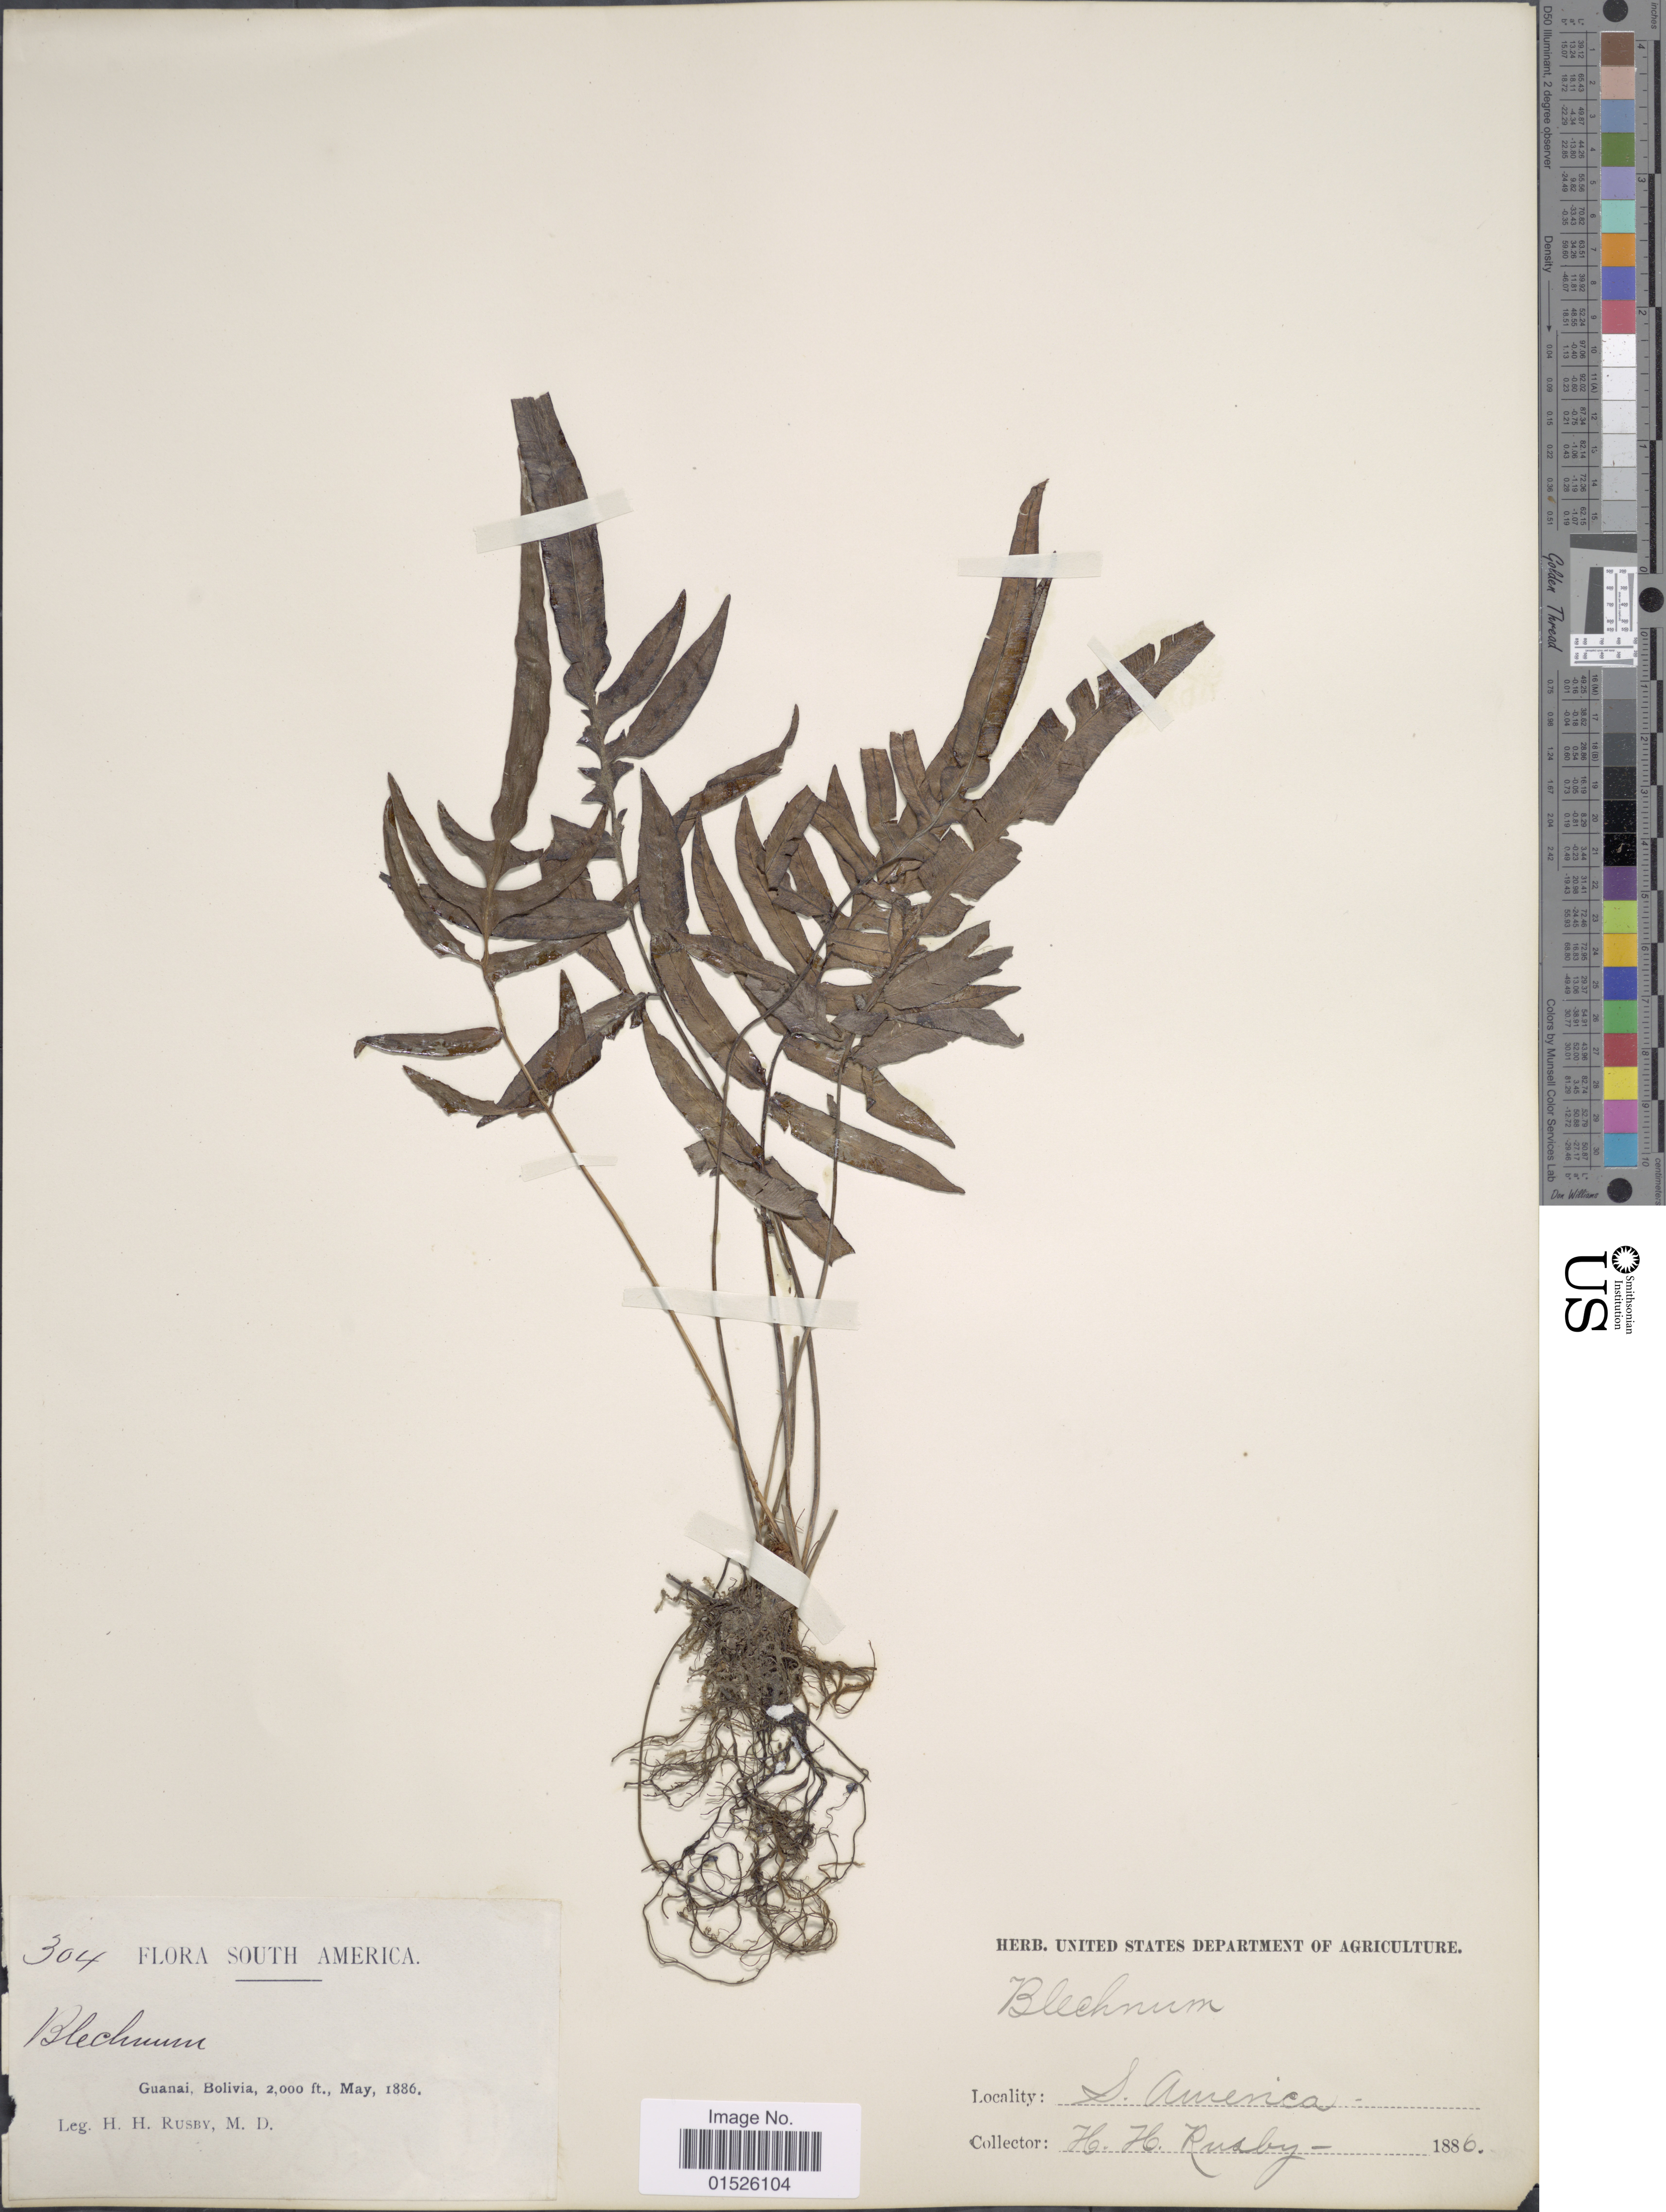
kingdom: Plantae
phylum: Tracheophyta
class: Polypodiopsida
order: Polypodiales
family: Blechnaceae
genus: Blechnum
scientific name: Blechnum gracile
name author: Kaulf.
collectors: H. H. Rusby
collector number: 304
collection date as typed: May, 1886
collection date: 1886-05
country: Bolivia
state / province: La Páz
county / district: Larecaja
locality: Guanay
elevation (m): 610